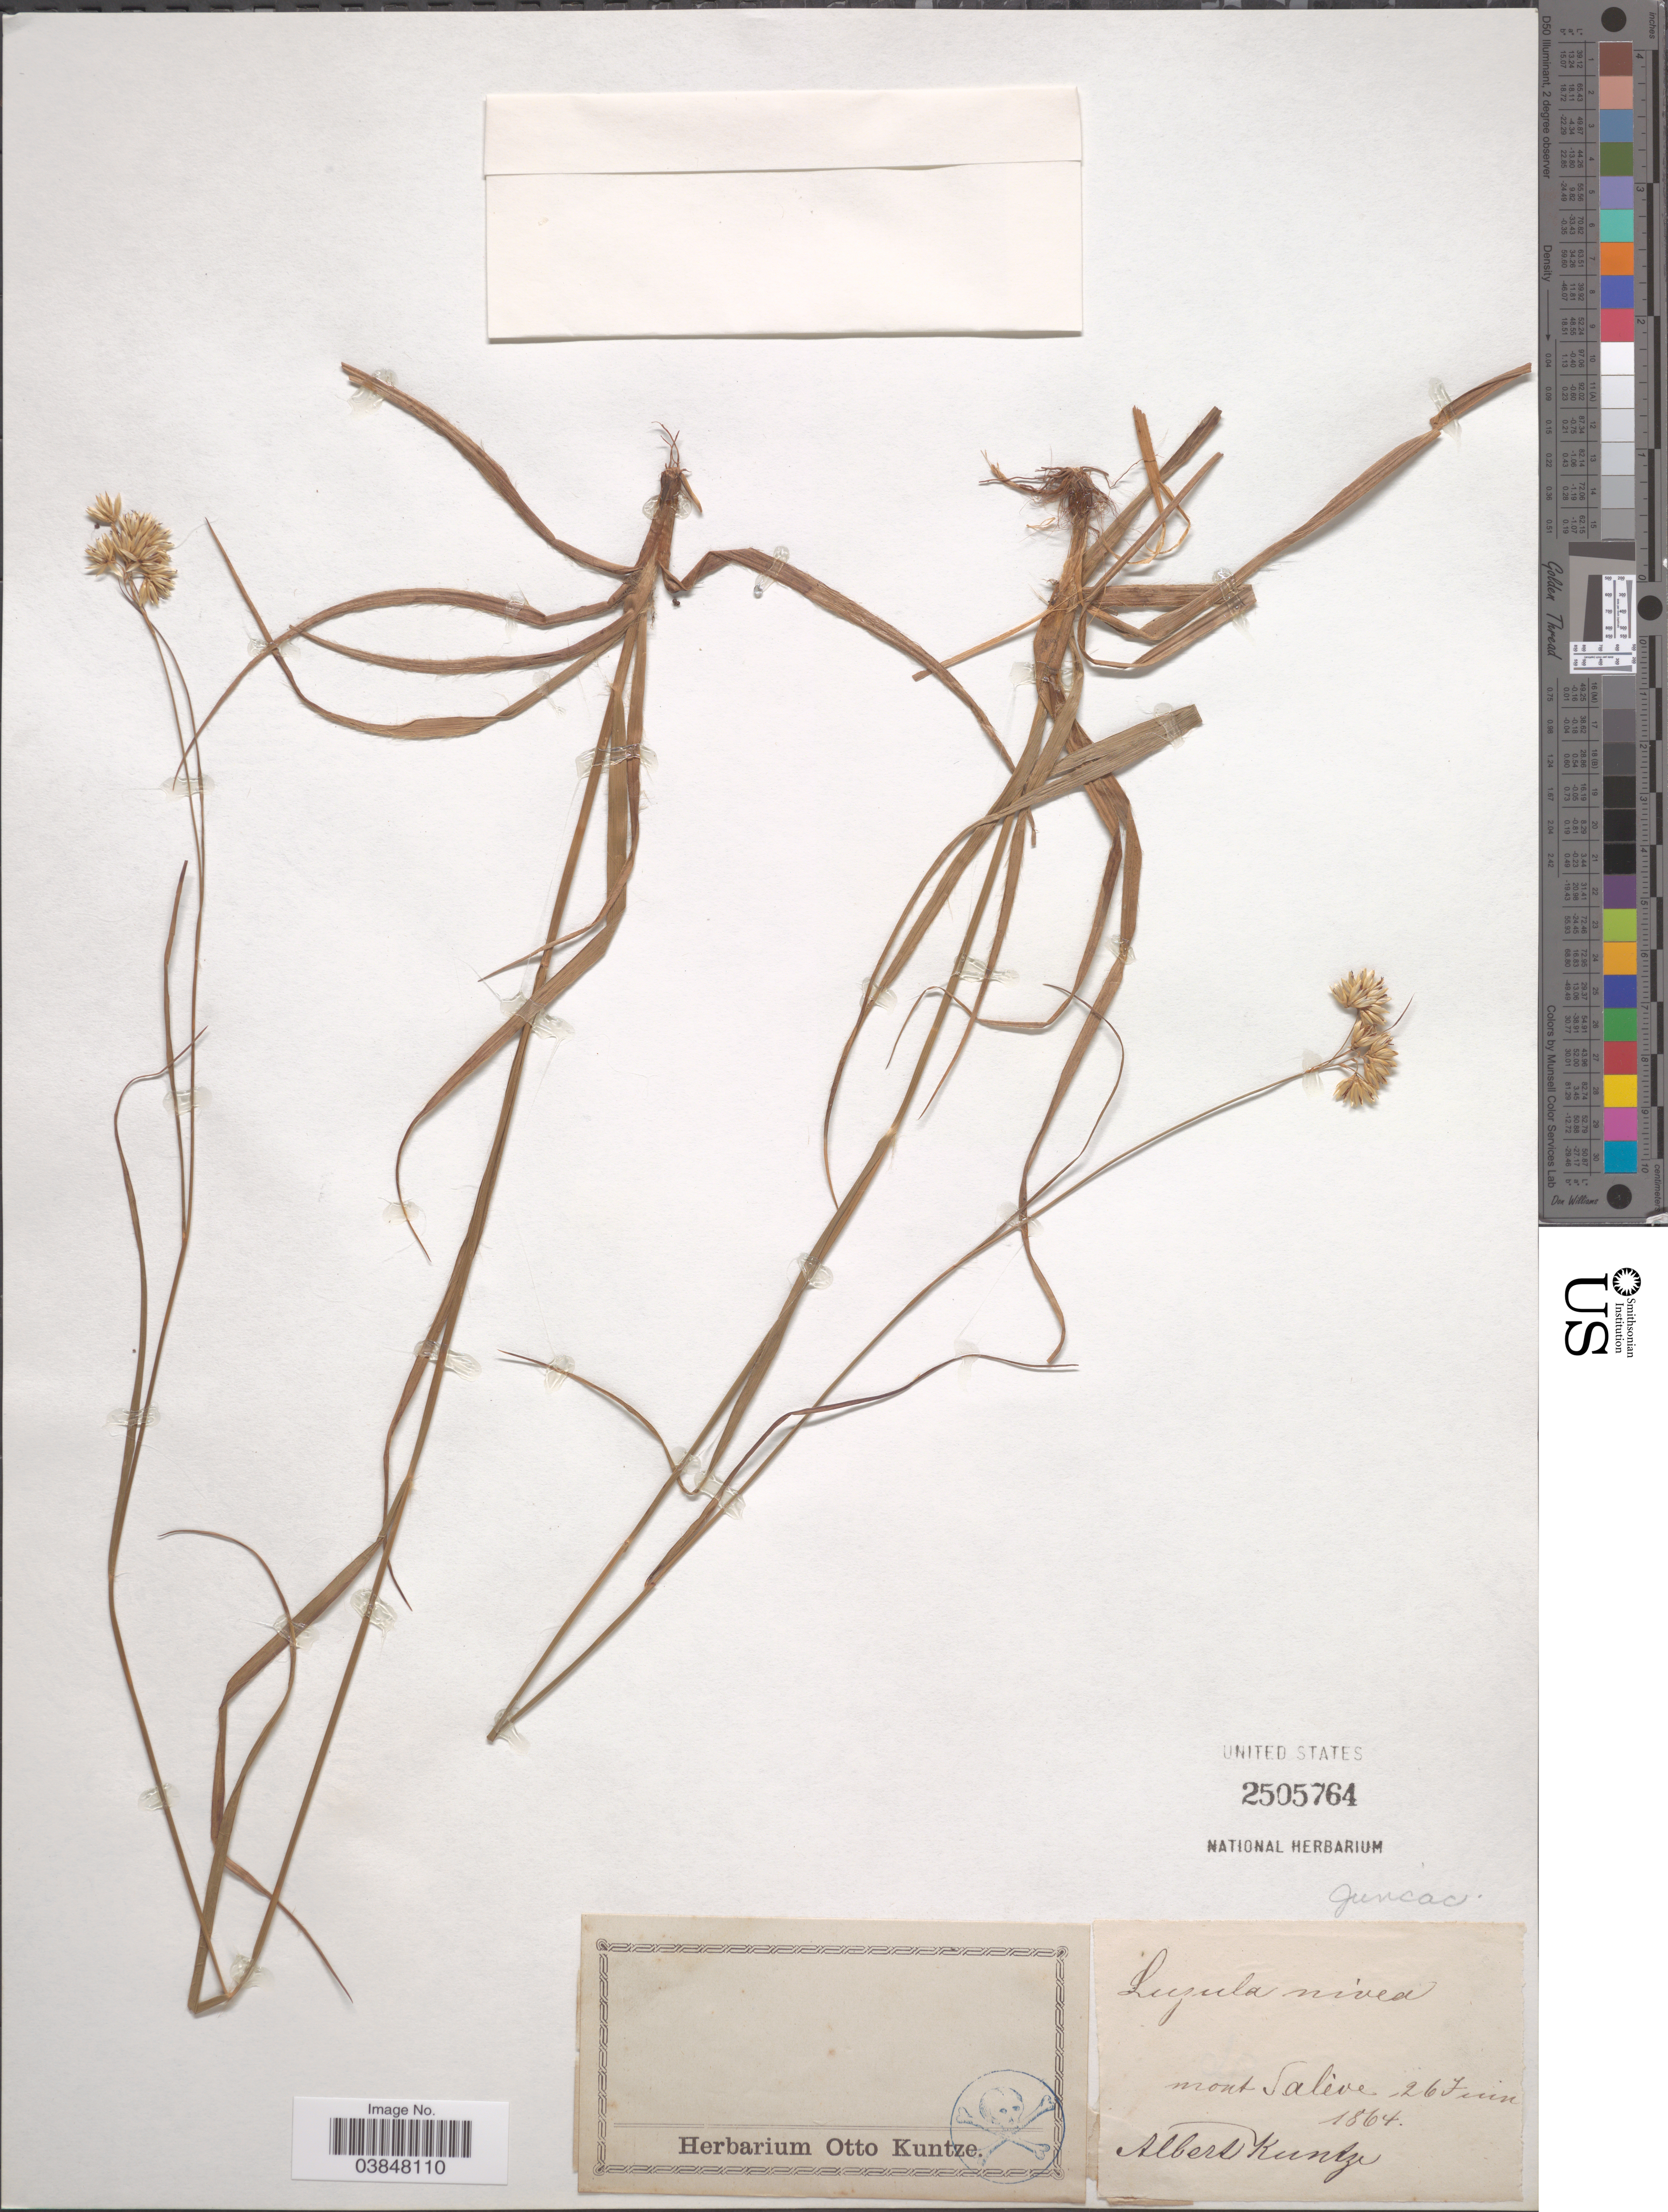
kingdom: Plantae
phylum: Tracheophyta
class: Liliopsida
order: Poales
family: Juncaceae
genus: Luzula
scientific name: Luzula nivea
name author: (L.) DC.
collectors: A. Kuntze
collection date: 1864-06-26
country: France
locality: Mont Salève.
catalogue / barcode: US 2505764